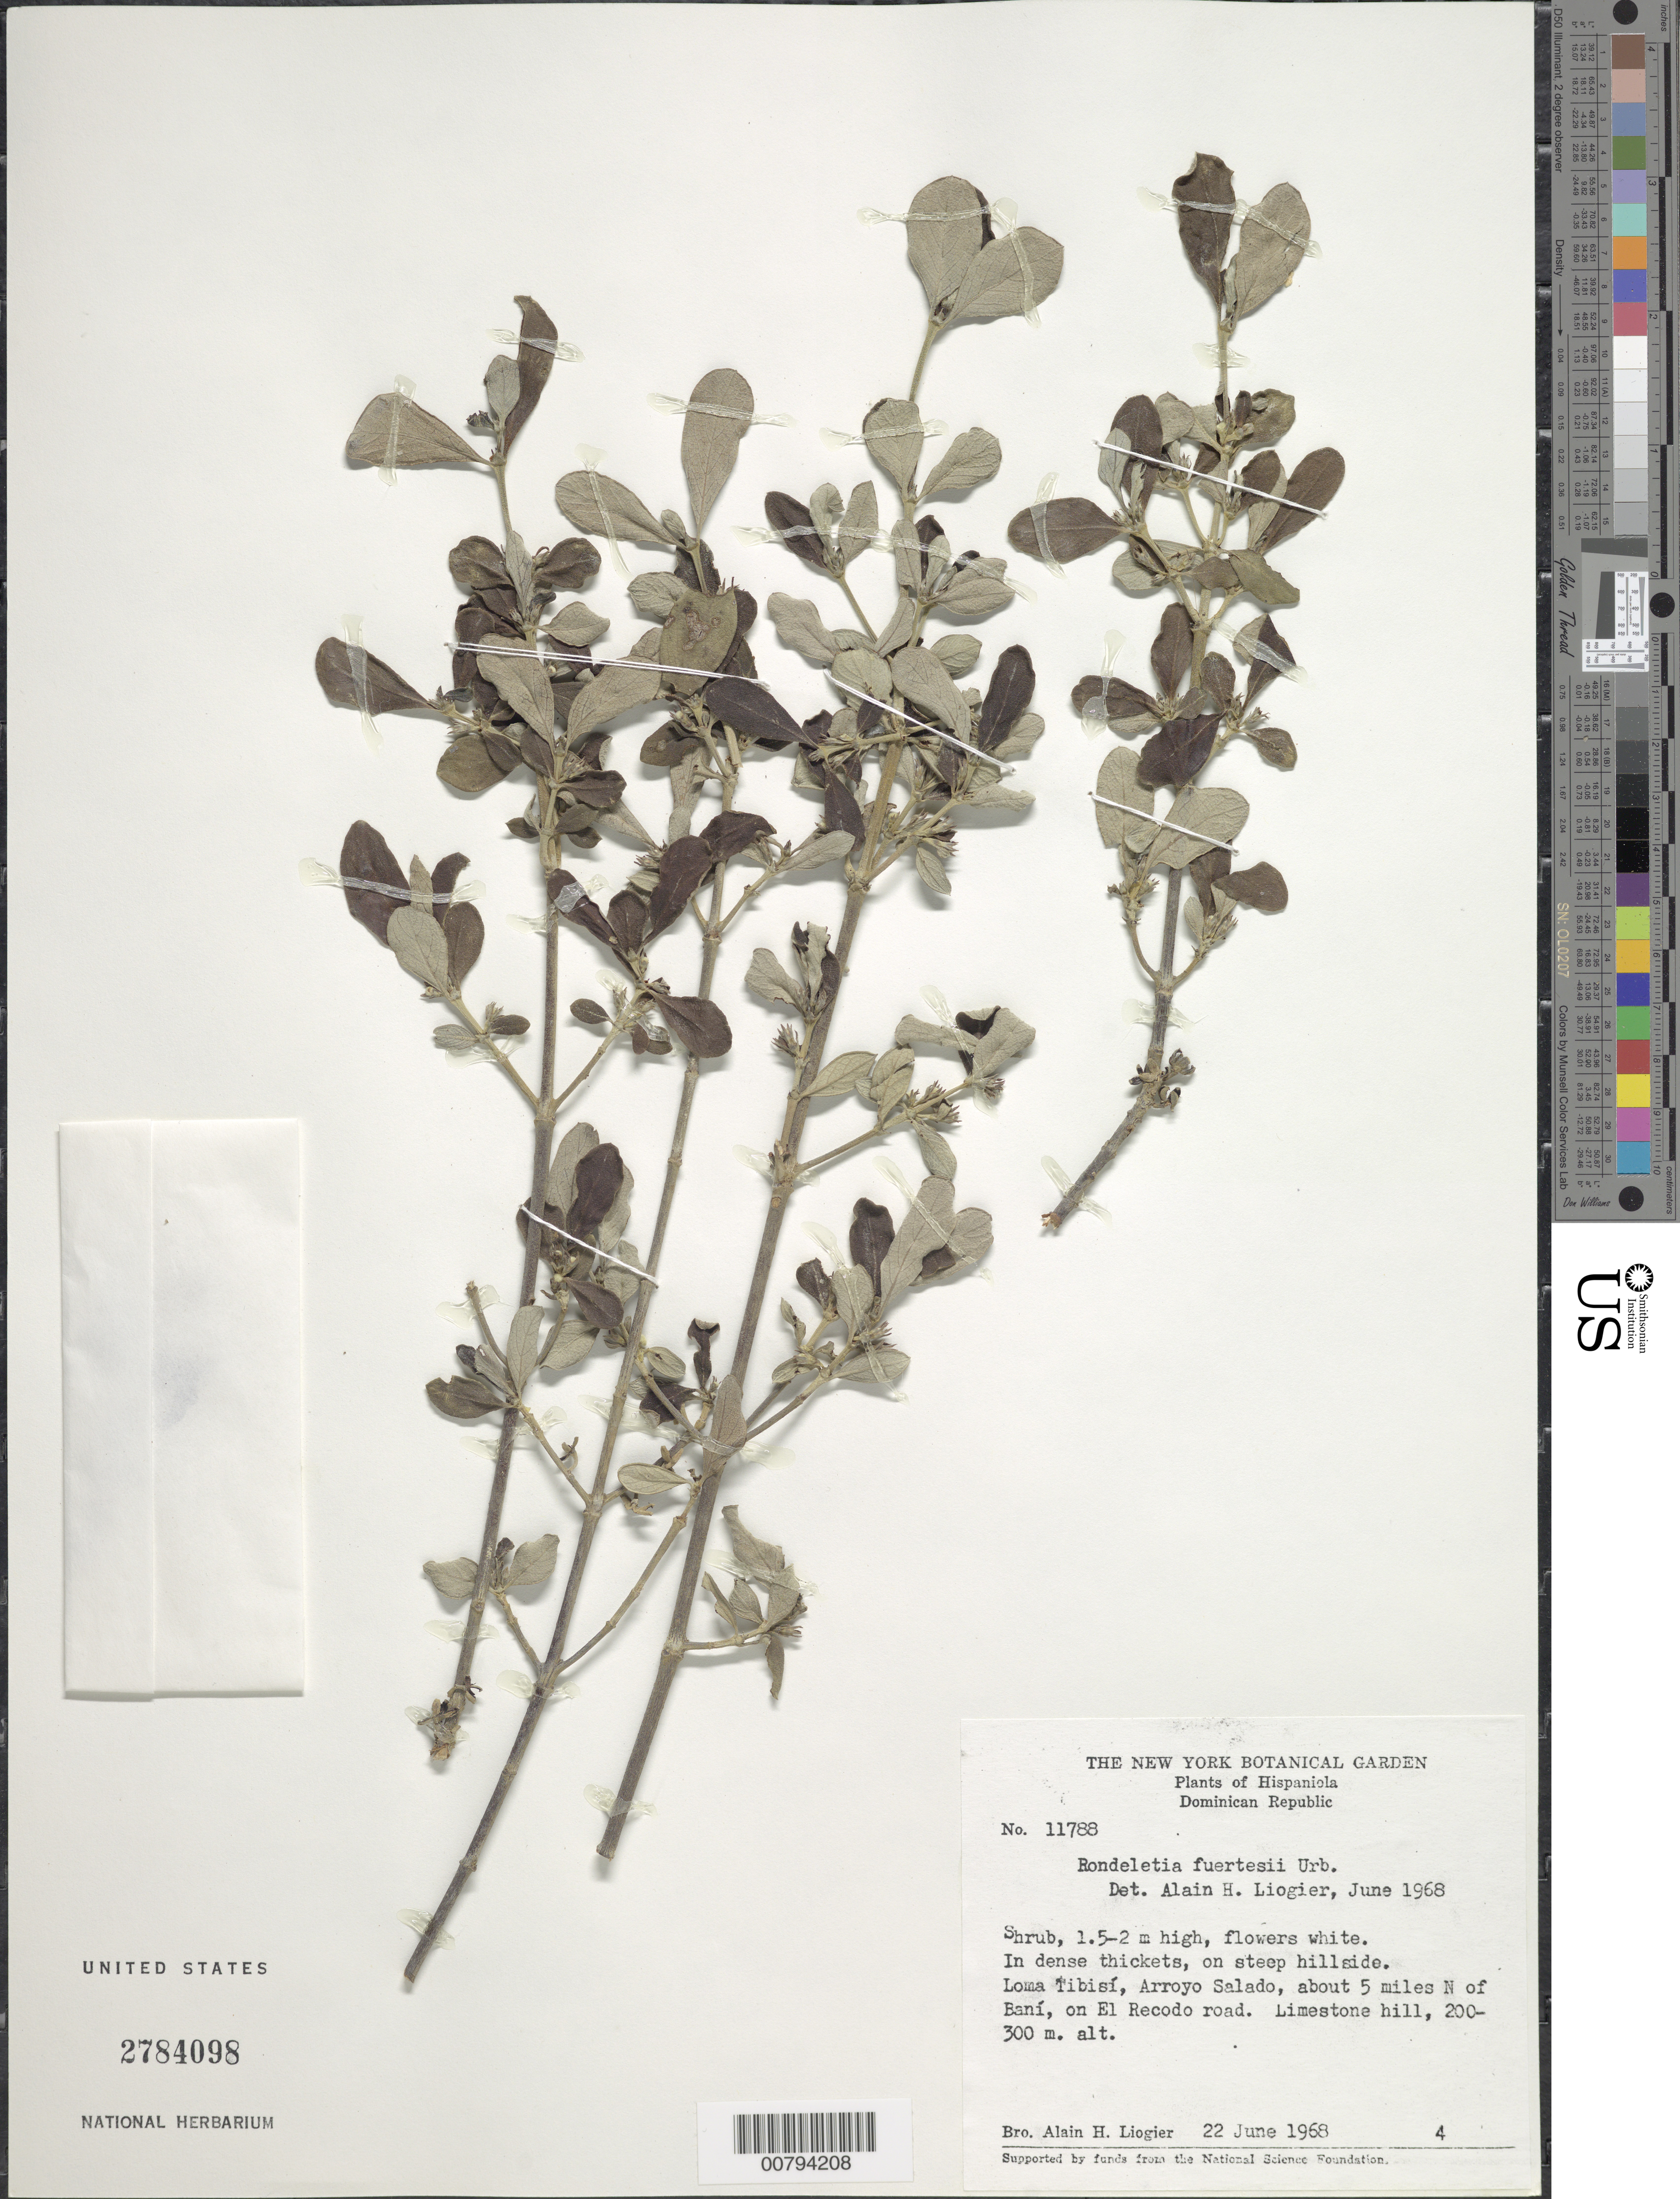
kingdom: Plantae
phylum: Tracheophyta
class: Magnoliopsida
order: Gentianales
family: Rubiaceae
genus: Rondeletia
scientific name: Rondeletia fuertesii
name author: Urb.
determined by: Liogier, Alain H.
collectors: A. H. Liogier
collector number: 11788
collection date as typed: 22 Jun 1968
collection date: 1968-06-22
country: Dominican Republic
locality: Loma Tibief, Arroyo Salado, about 5 miles N of Bani, on El Recodo road. On hill.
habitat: Dense thickets, on steep hillside. On limestone.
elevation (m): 200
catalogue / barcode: US 2784098